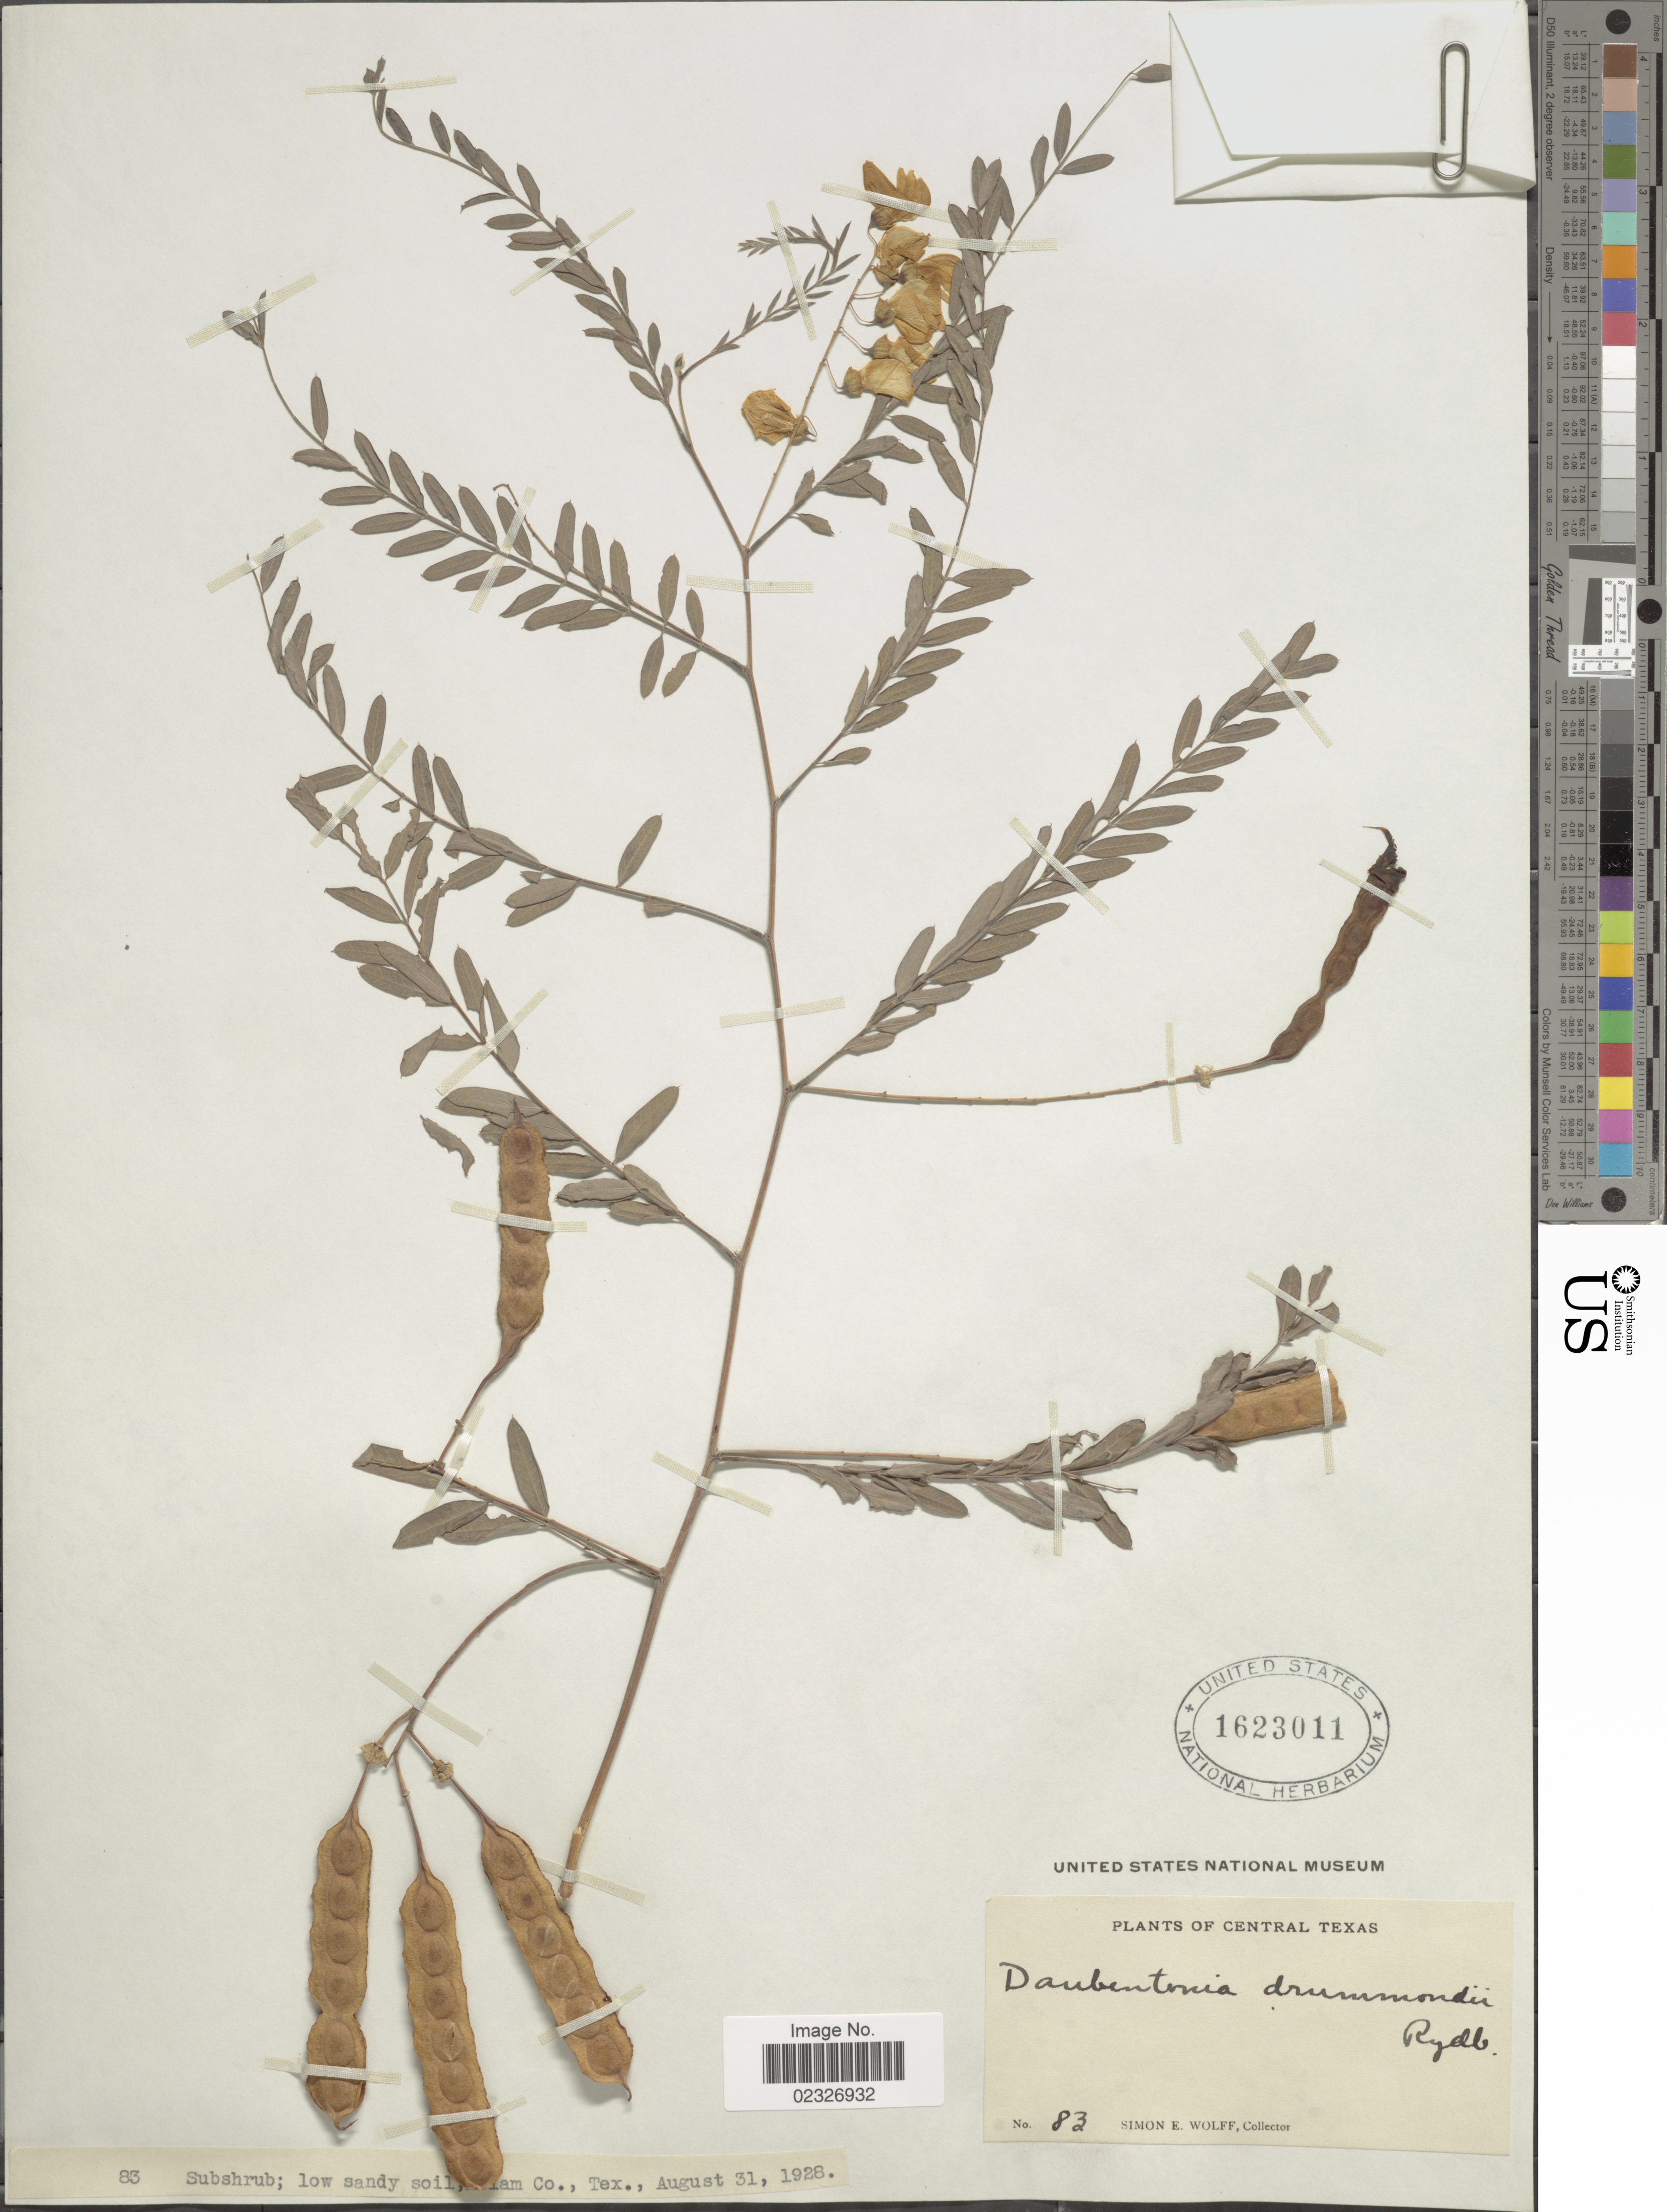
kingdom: Plantae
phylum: Tracheophyta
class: Magnoliopsida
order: Fabales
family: Fabaceae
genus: Sesbania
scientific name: Sesbania drummondii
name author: (Rydb.) Cory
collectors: S. E. Wolff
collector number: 83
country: United States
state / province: Texas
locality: Central Texas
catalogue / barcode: US 1623011